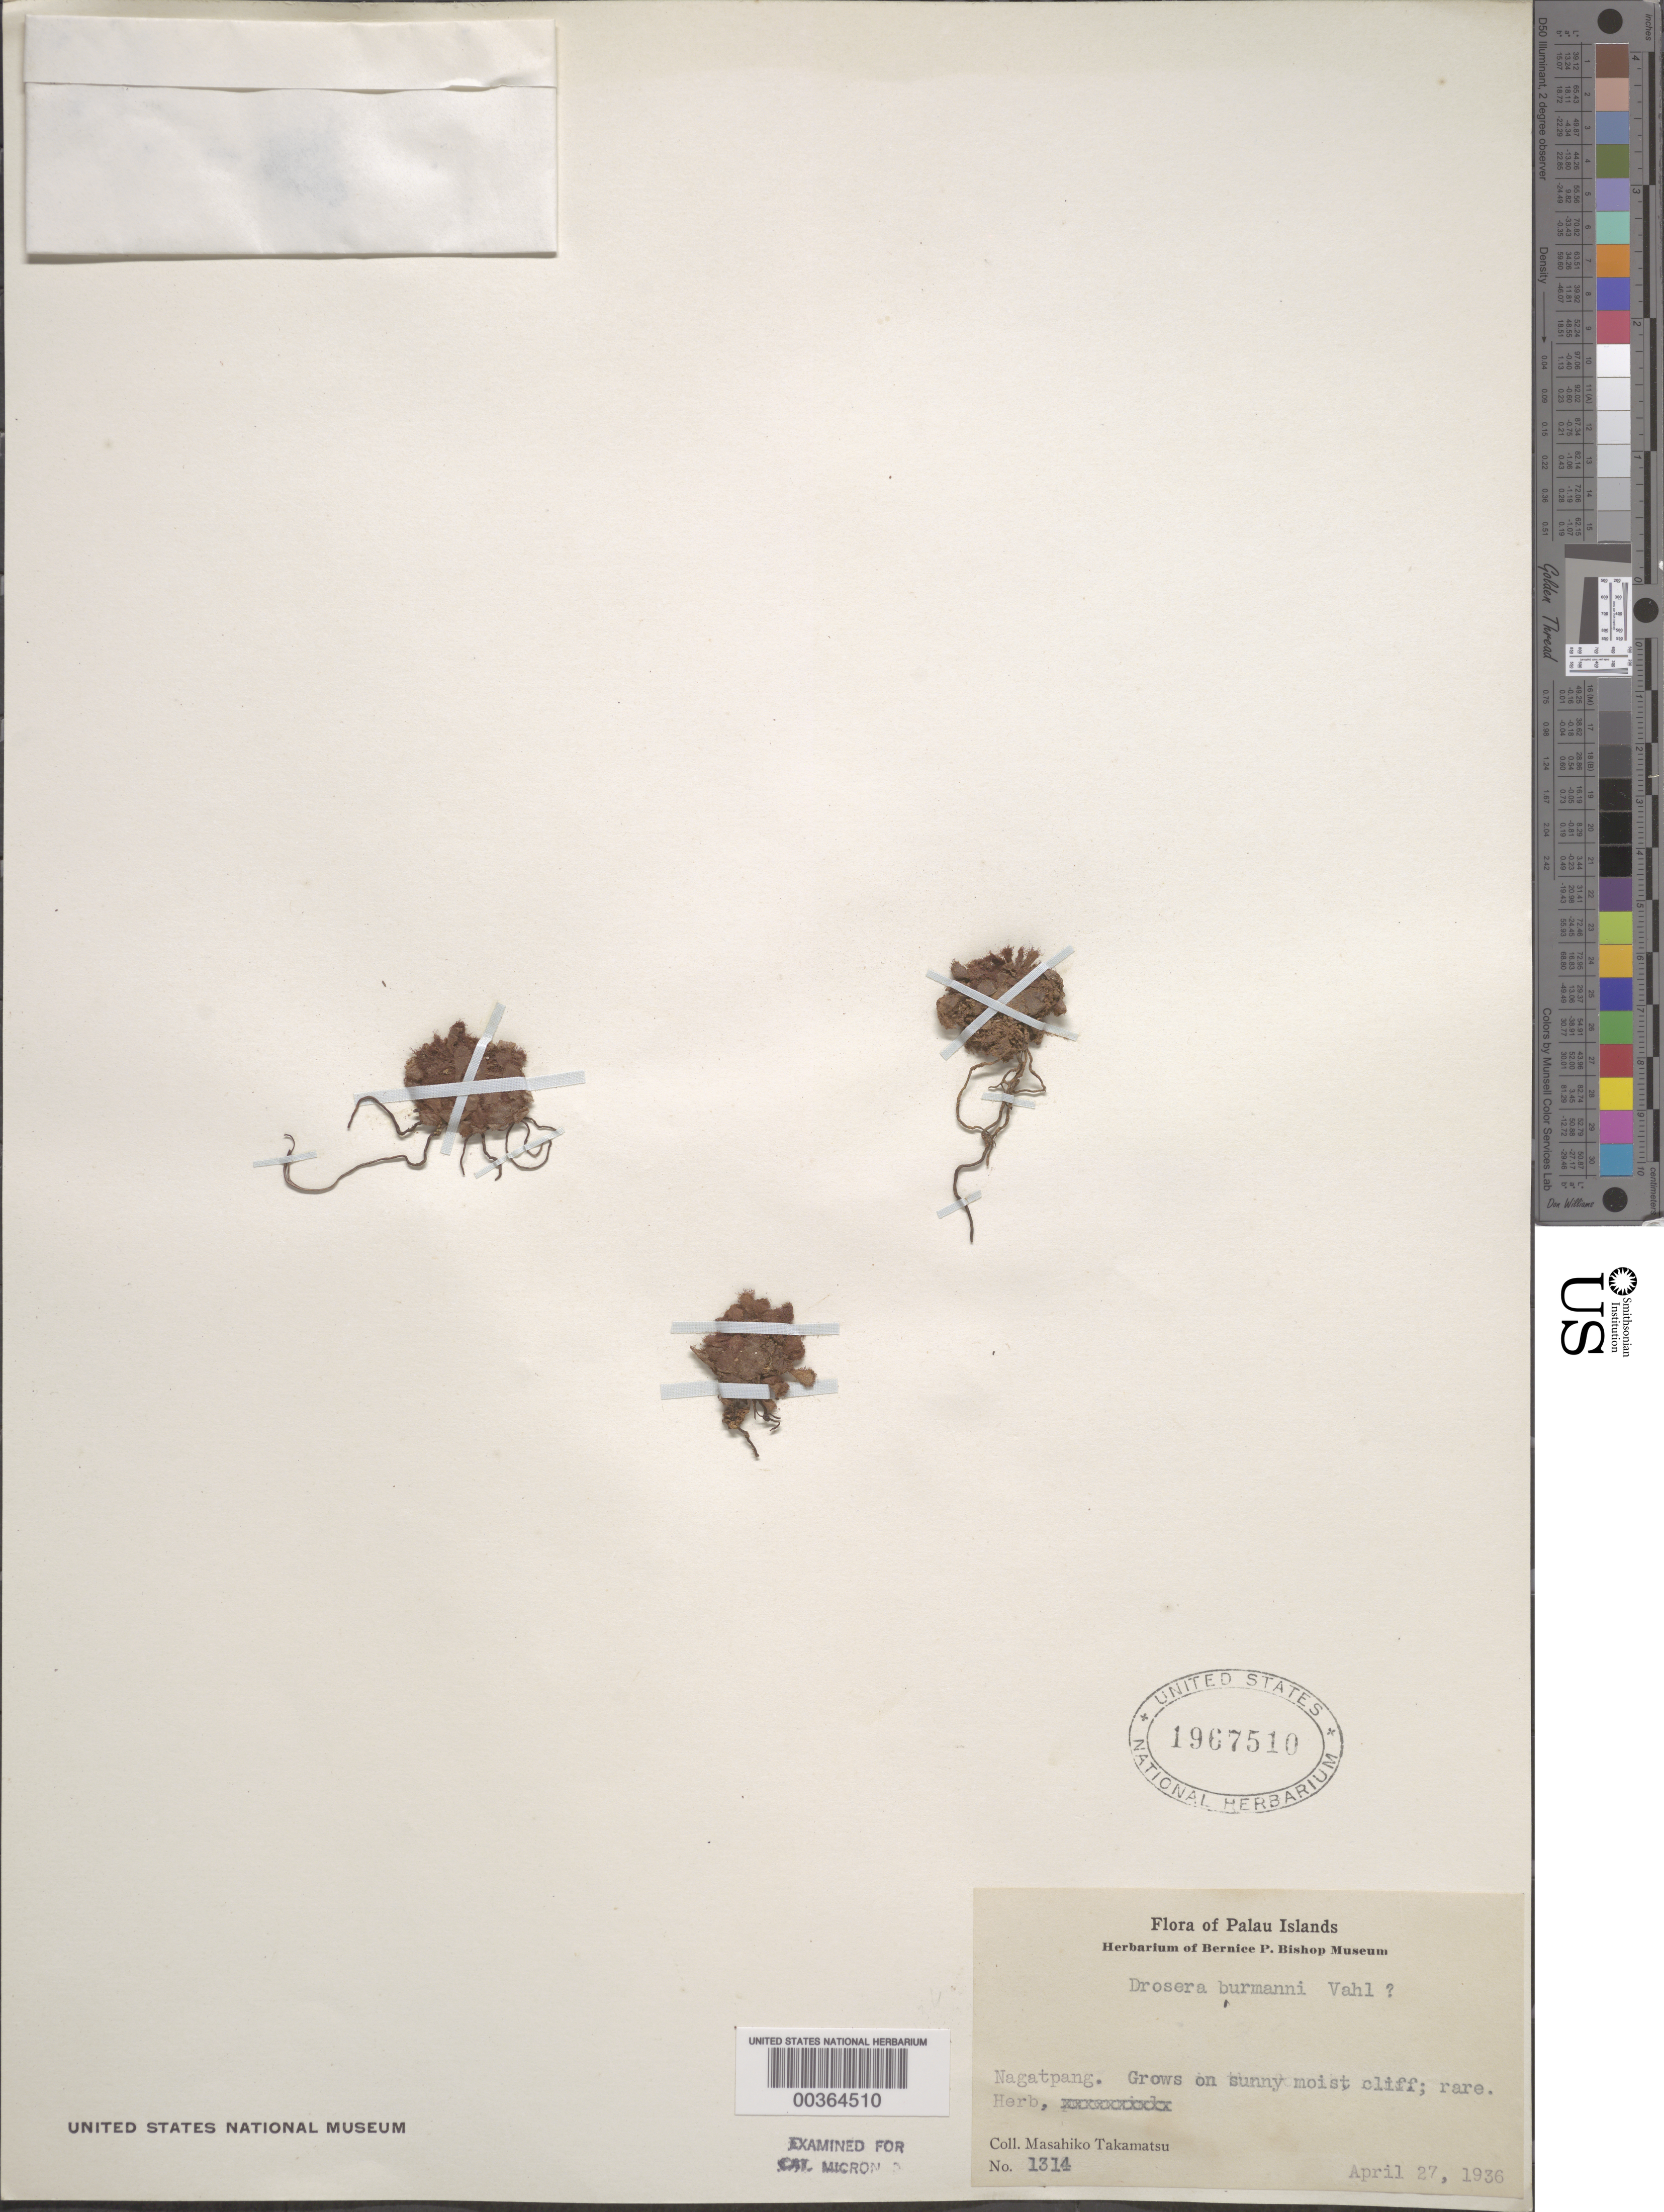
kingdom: Plantae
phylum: Tracheophyta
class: Magnoliopsida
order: Caryophyllales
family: Droseraceae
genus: Drosera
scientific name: Drosera burmannii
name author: Vahl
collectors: M. Takamatsu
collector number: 1314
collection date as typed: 27 Apr 1936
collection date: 1936-04-27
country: Palau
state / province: Ngatpang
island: Babeldaob [Babelthuap]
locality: Nagatpang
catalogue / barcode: US 1967510